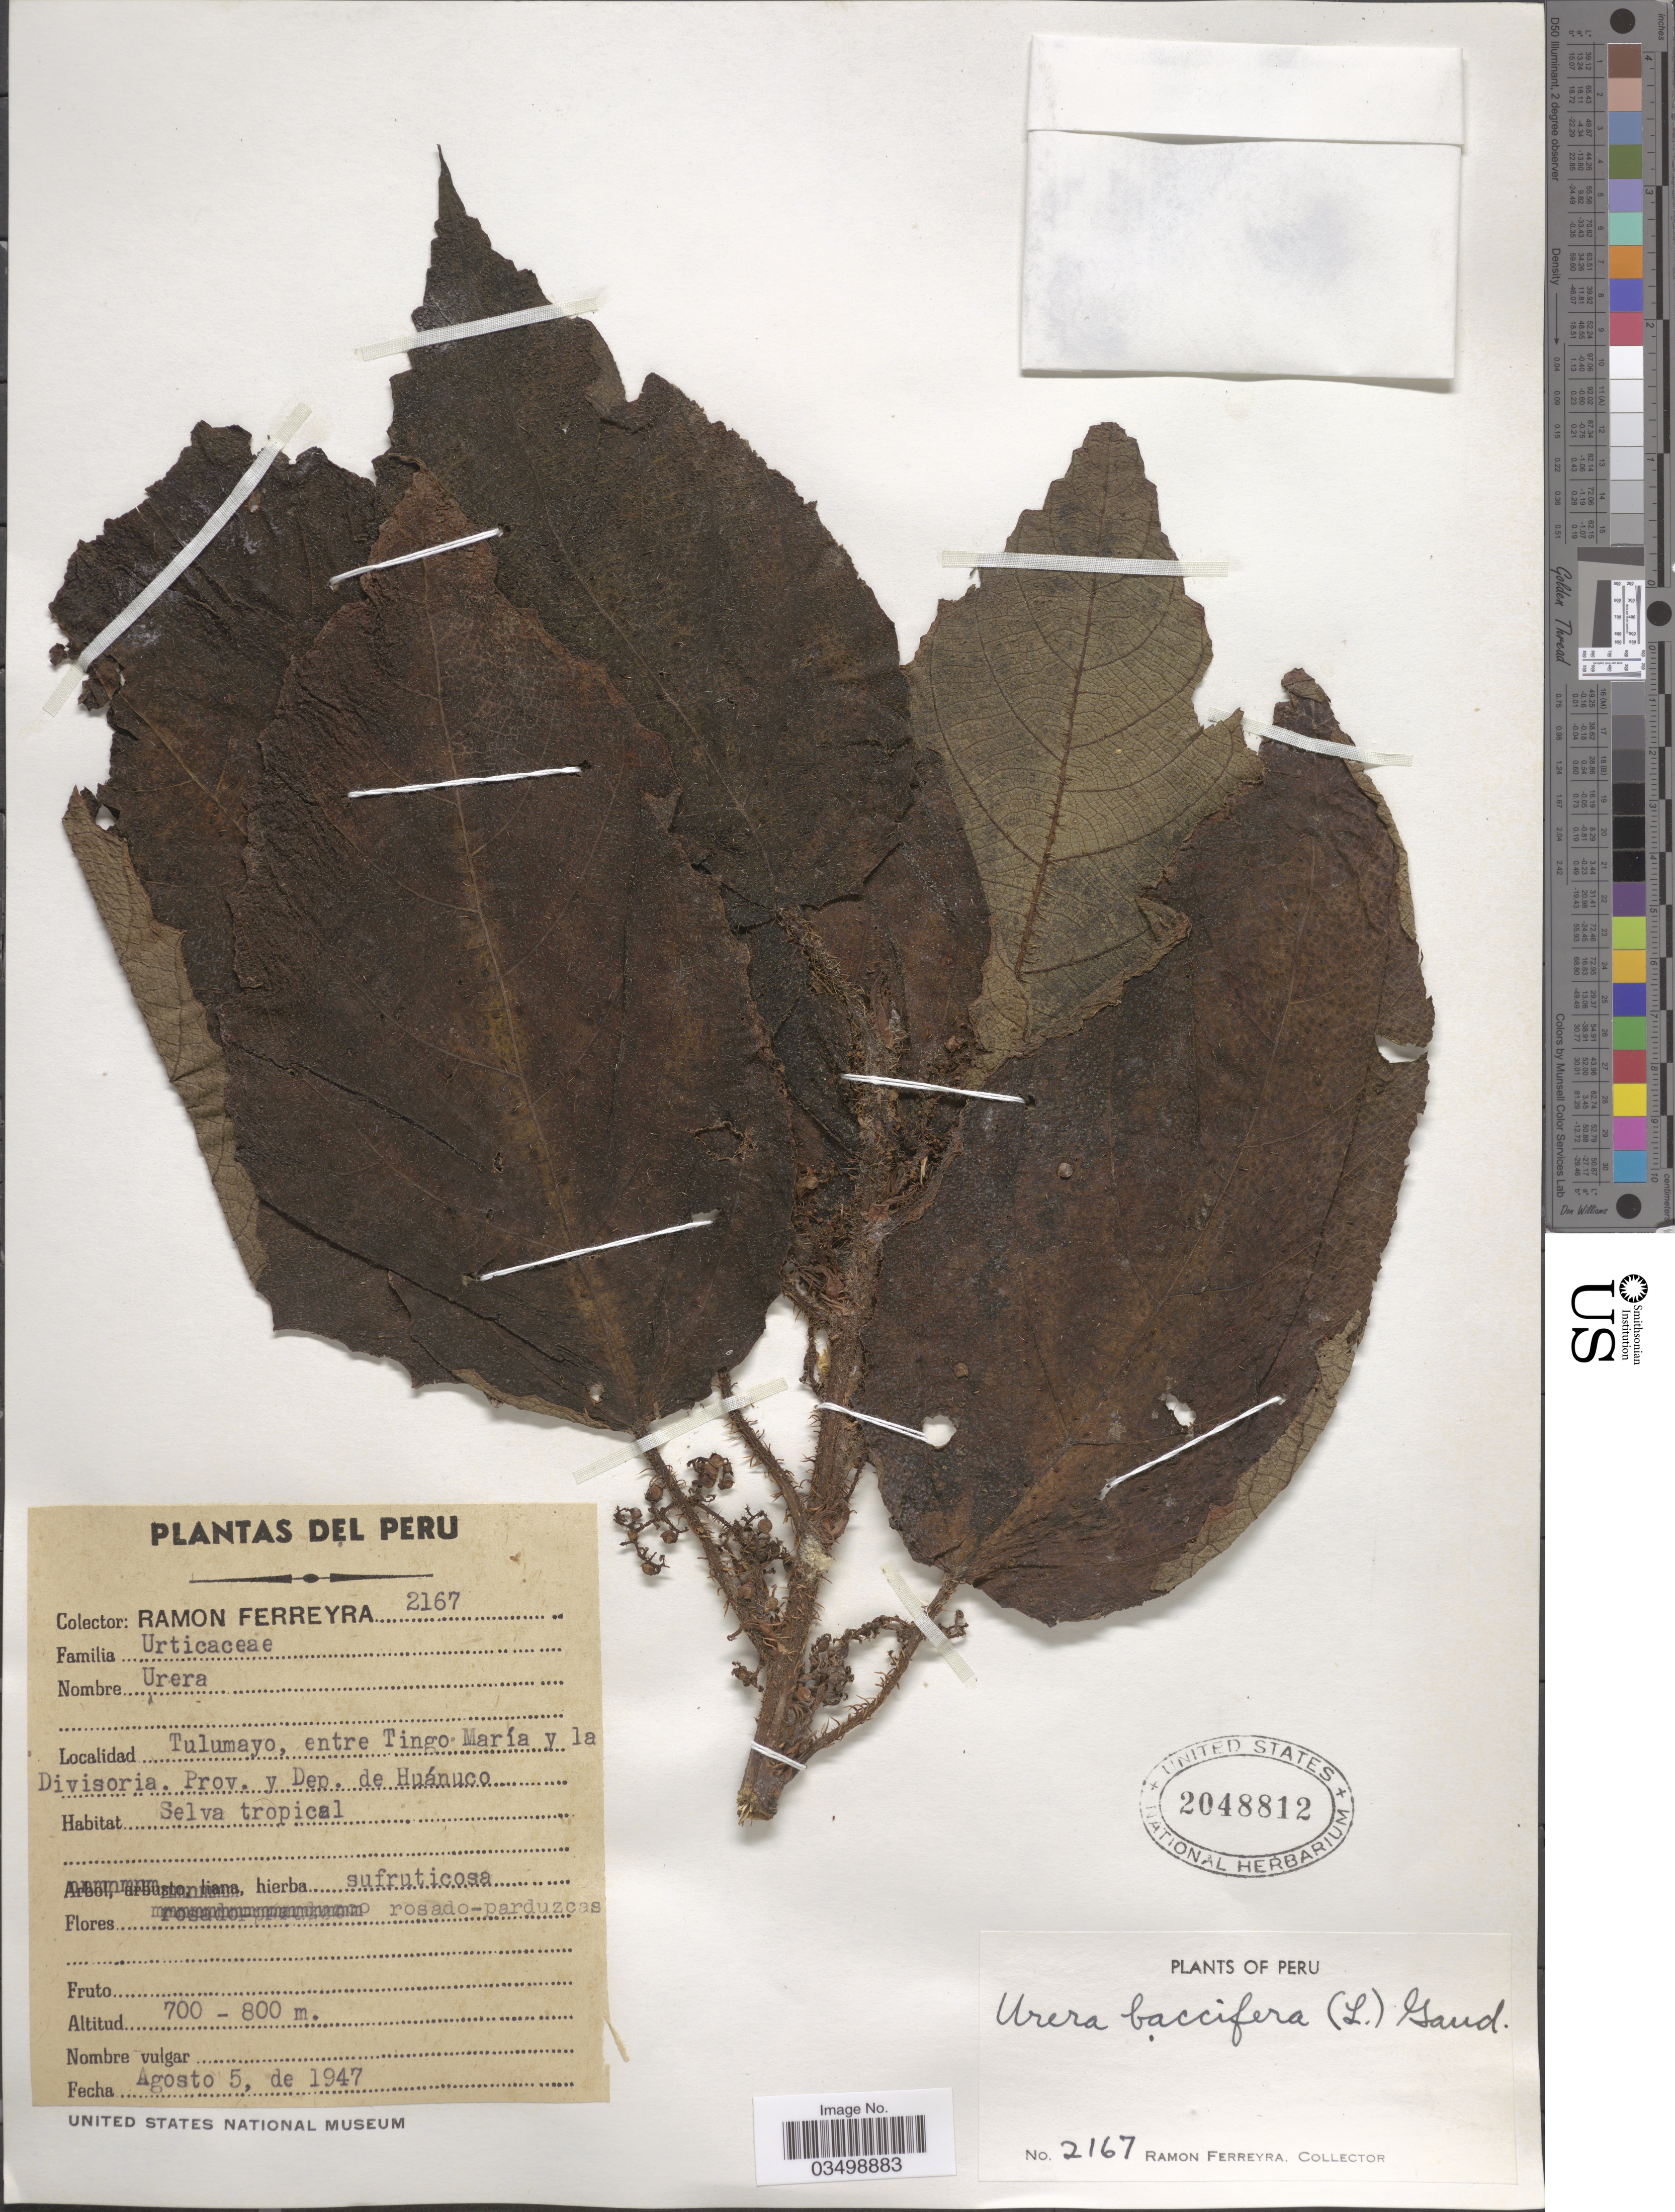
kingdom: Plantae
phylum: Tracheophyta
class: Magnoliopsida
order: Rosales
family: Urticaceae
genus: Urera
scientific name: Urera baccifera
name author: (L.) Gaudich. ex Wedd.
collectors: R. A. Ferreyra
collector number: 2167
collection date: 1947-08-05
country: Peru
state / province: Huánuco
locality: Tulumayo, entre Tingo María y la Divisoria. Prov. y Dep. de Huánuco.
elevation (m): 700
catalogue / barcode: US 2048812